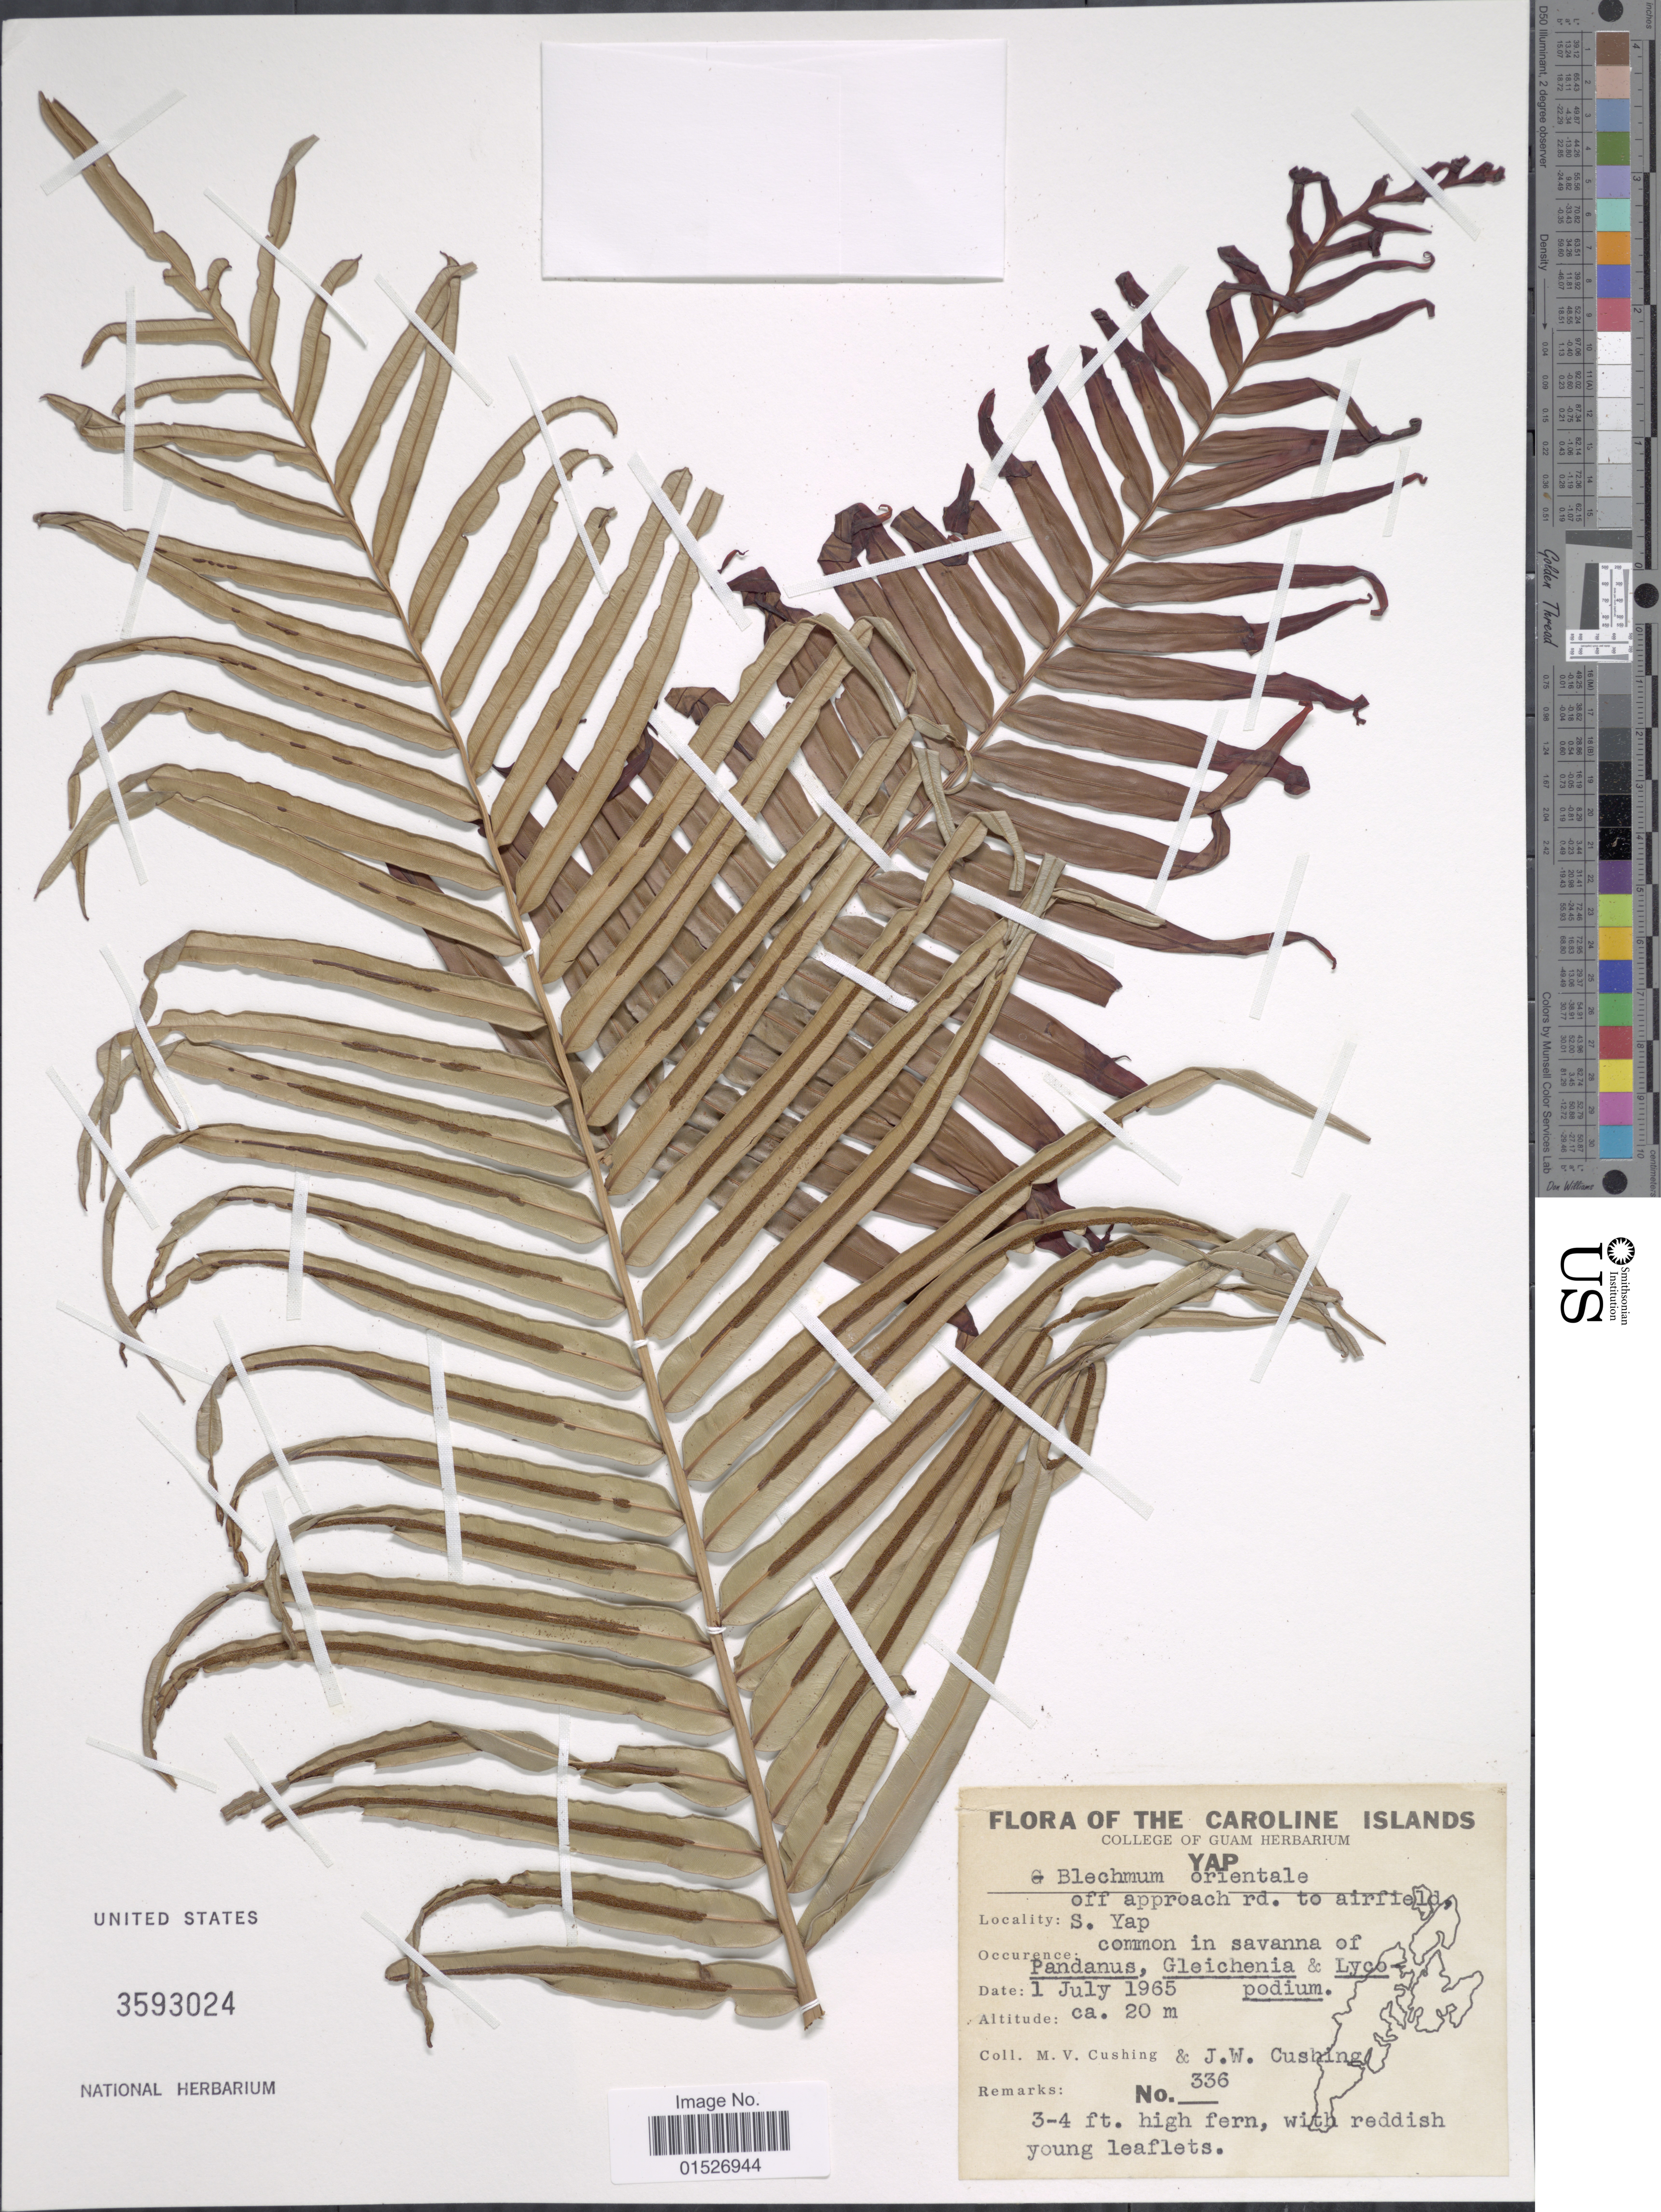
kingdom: Plantae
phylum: Tracheophyta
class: Polypodiopsida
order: Polypodiales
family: Blechnaceae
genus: Blechnum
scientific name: Blechnum orientale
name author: L.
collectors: M. V. Cushing & J. Cushing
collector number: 336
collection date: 1965-07-01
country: Micronesia, Federated States of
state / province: Yap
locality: Caroline islands, S. Yap, off approach rd. to aitsrfield, common in savanna.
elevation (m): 20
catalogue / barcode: US 3593024